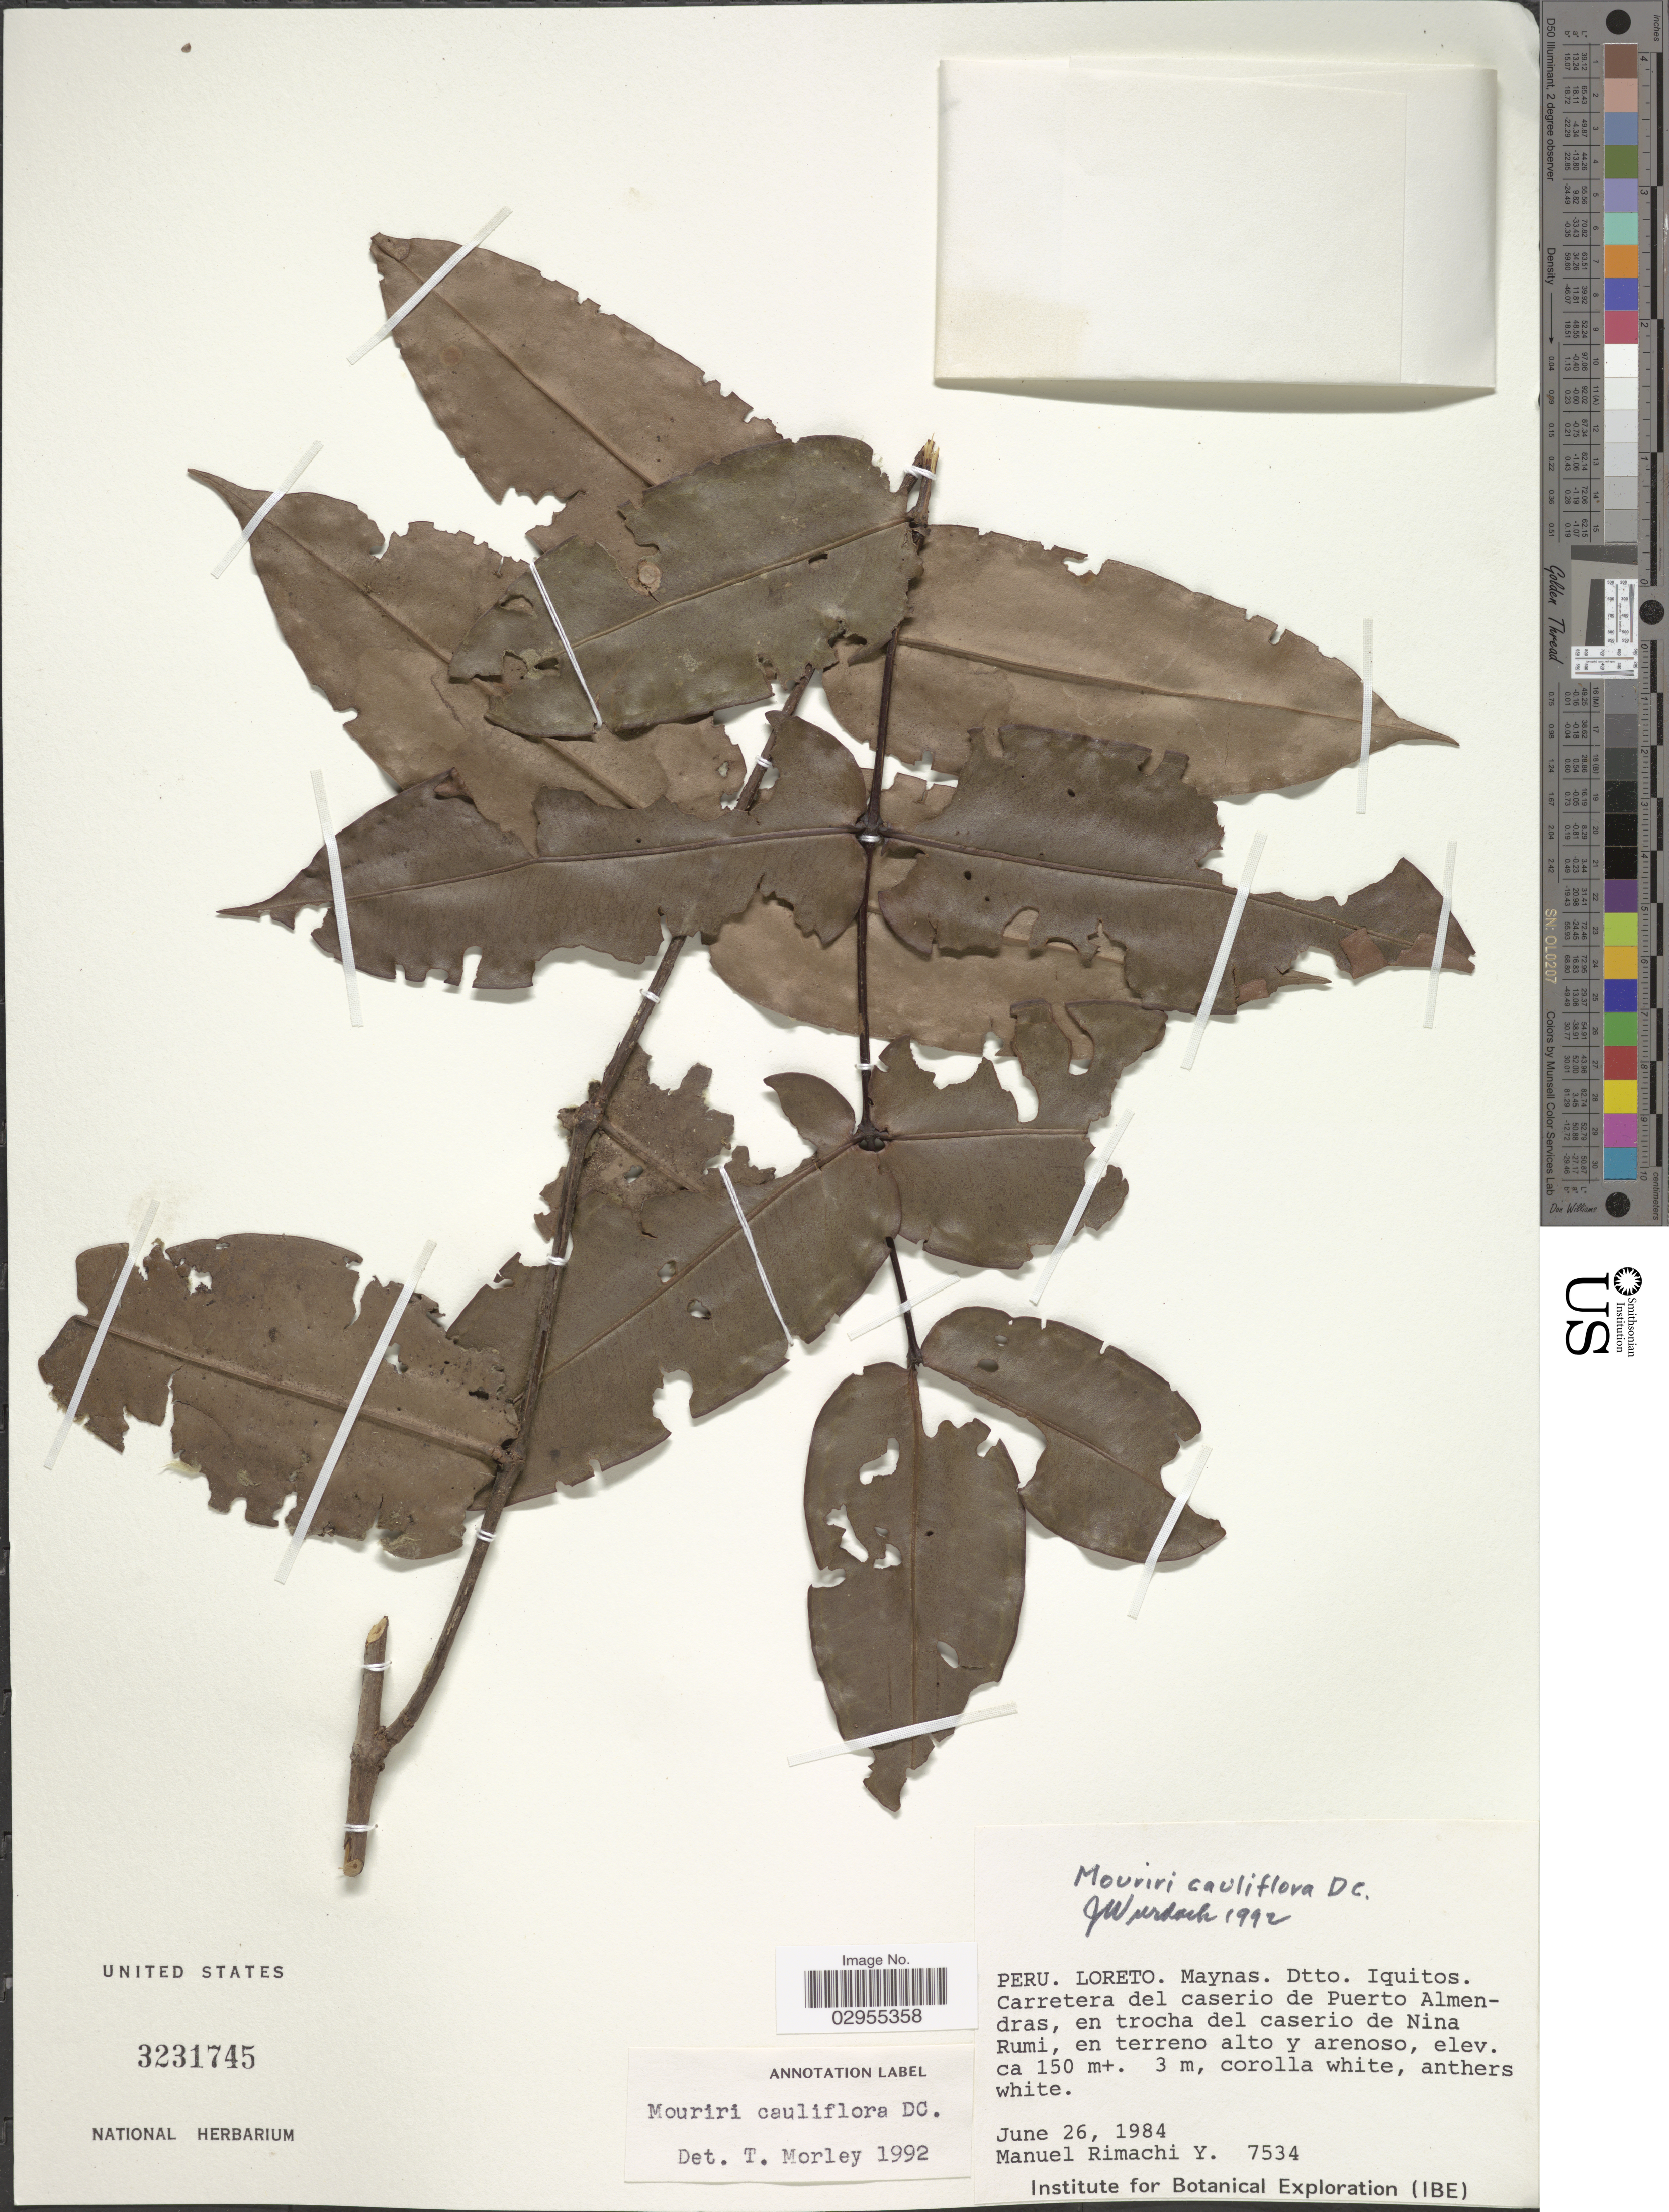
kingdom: Plantae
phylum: Tracheophyta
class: Magnoliopsida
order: Myrtales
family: Melastomataceae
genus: Mouriri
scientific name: Mouriri cauliflora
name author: DC.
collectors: M. Rimachi Y.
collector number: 7534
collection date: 1984-06-26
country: Peru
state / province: Loreto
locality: Loreto. Maynas. Dtto. Iquitos. Carretera del caserio de Puerto Almendras, en trocha del caserio de Nina Rumi.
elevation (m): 150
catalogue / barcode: US 3231745